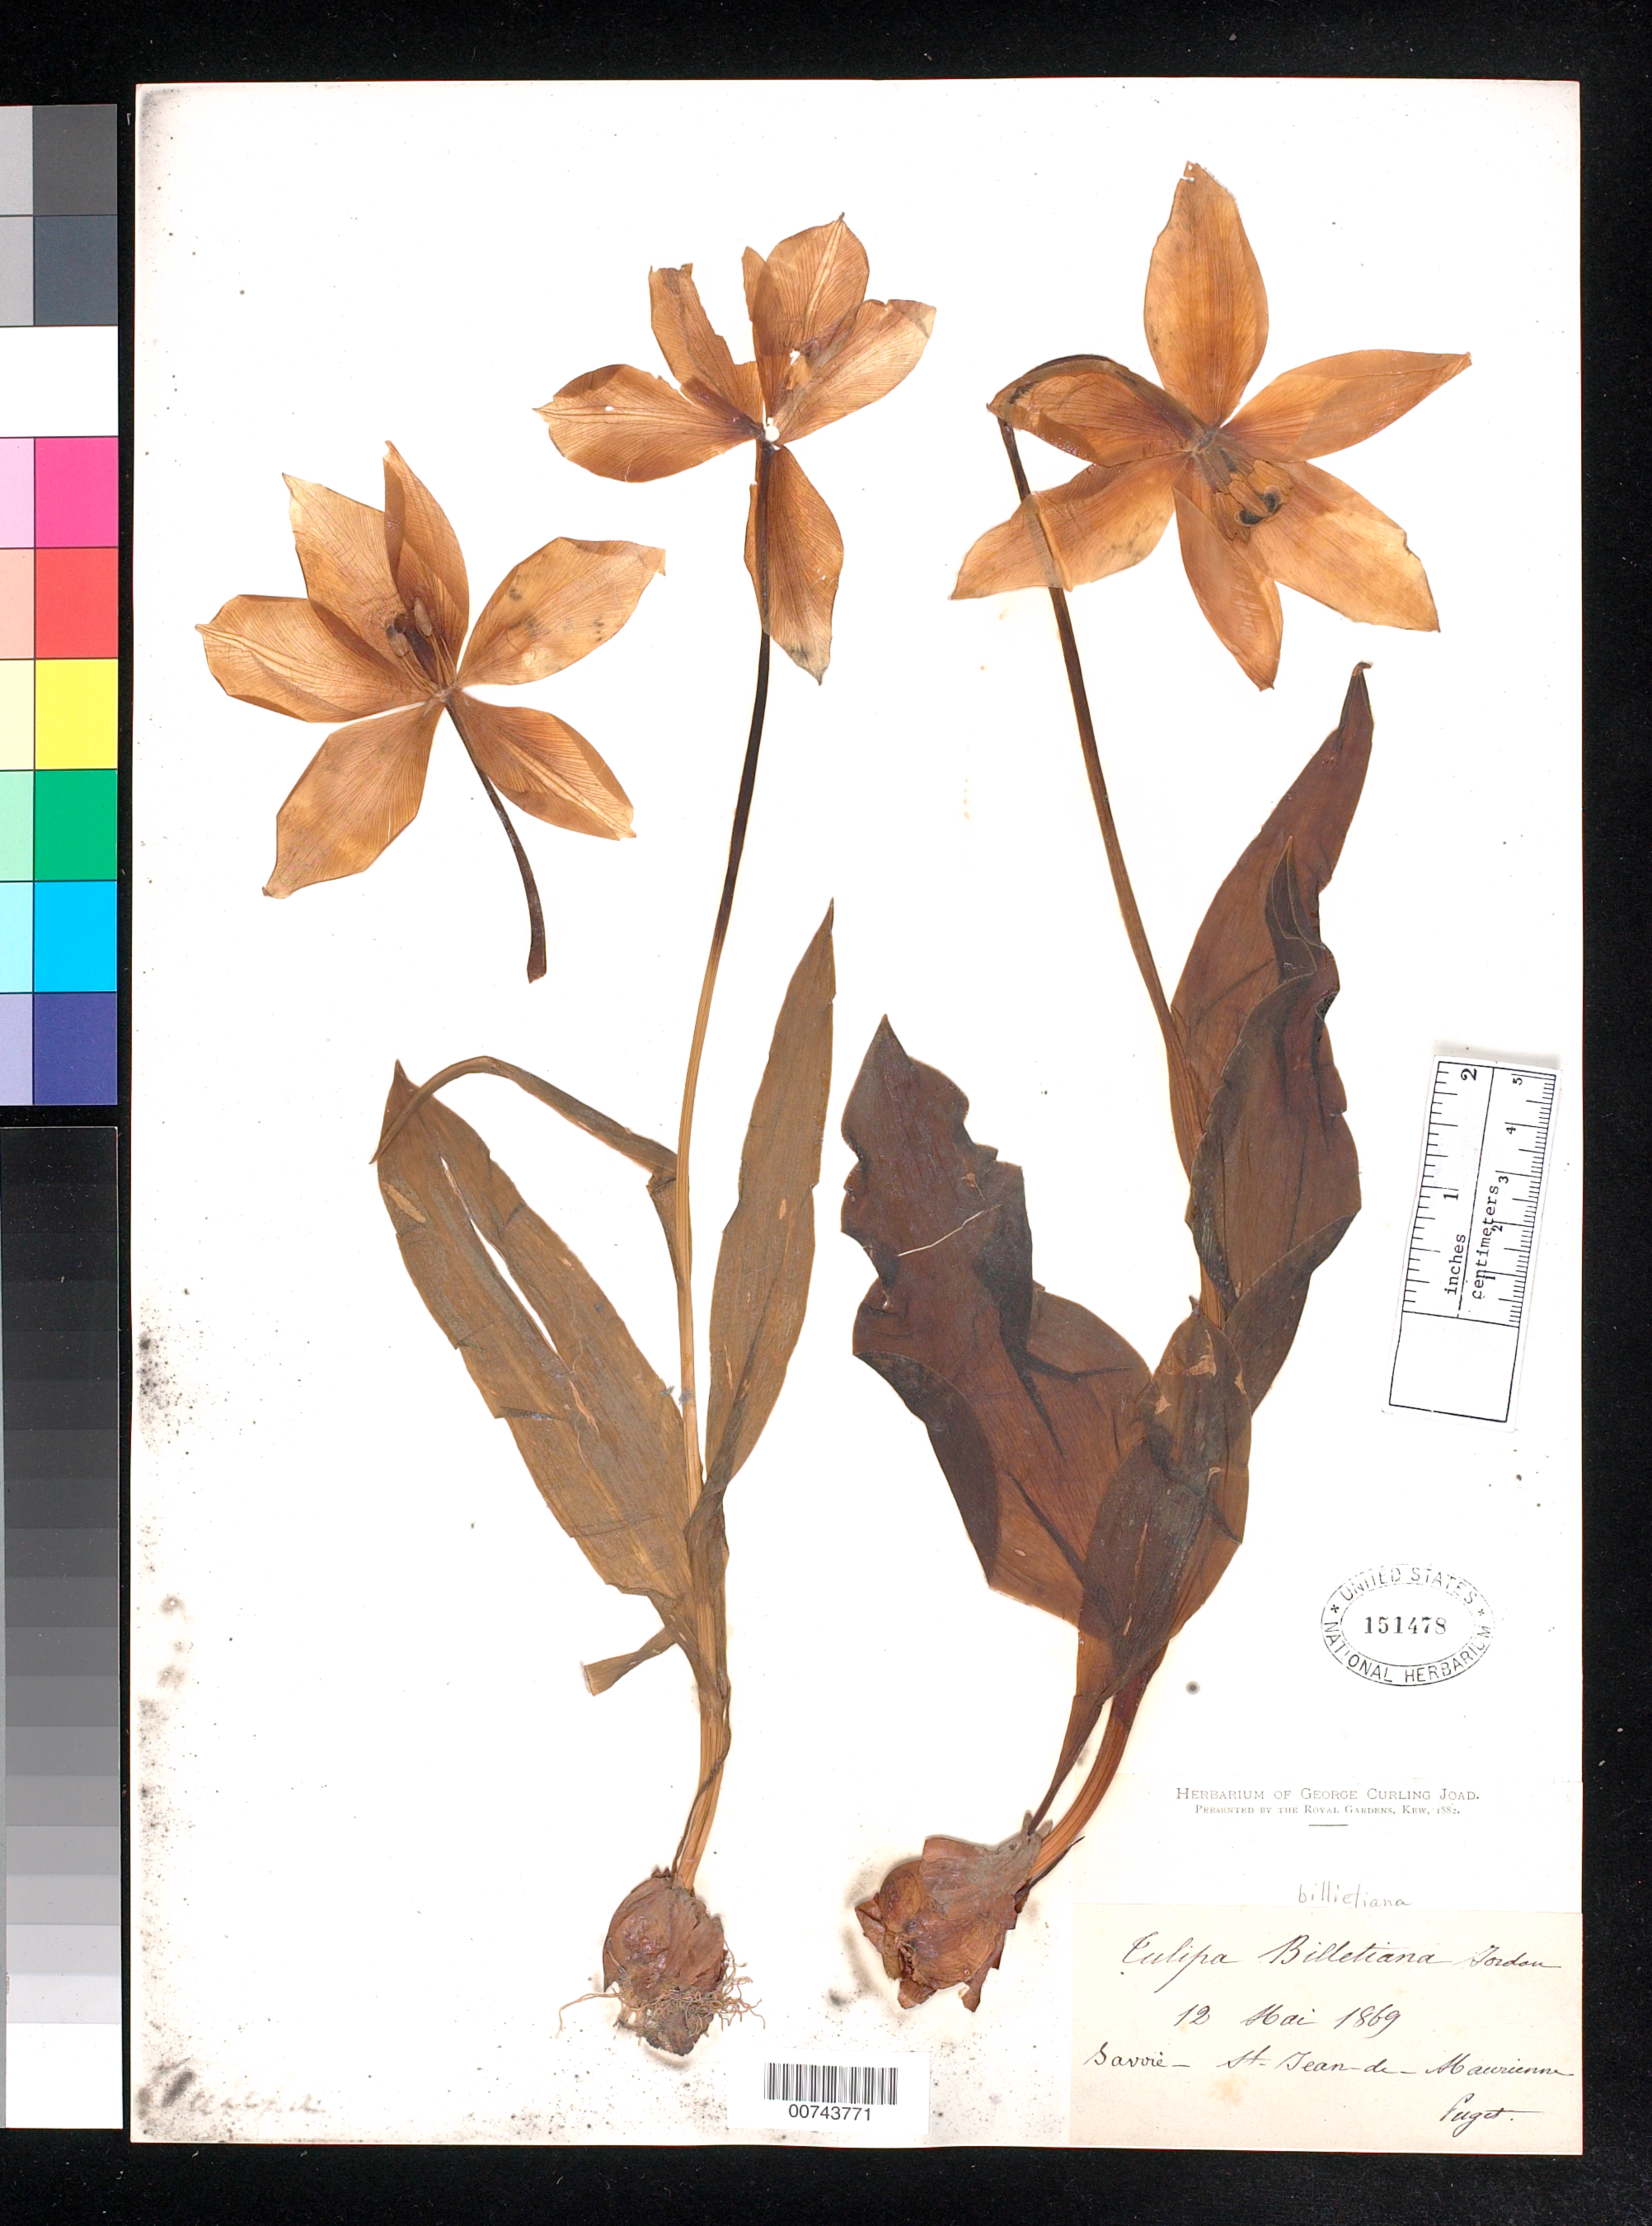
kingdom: Plantae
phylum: Tracheophyta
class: Liliopsida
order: Liliales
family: Liliaceae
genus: Tulipa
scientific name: Tulipa billietiana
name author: Jord.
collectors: F. Puget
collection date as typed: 12 May 1869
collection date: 1869-05-12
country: France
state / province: Auvergne-Rhône-Alpes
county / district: Savoie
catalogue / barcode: US 151478